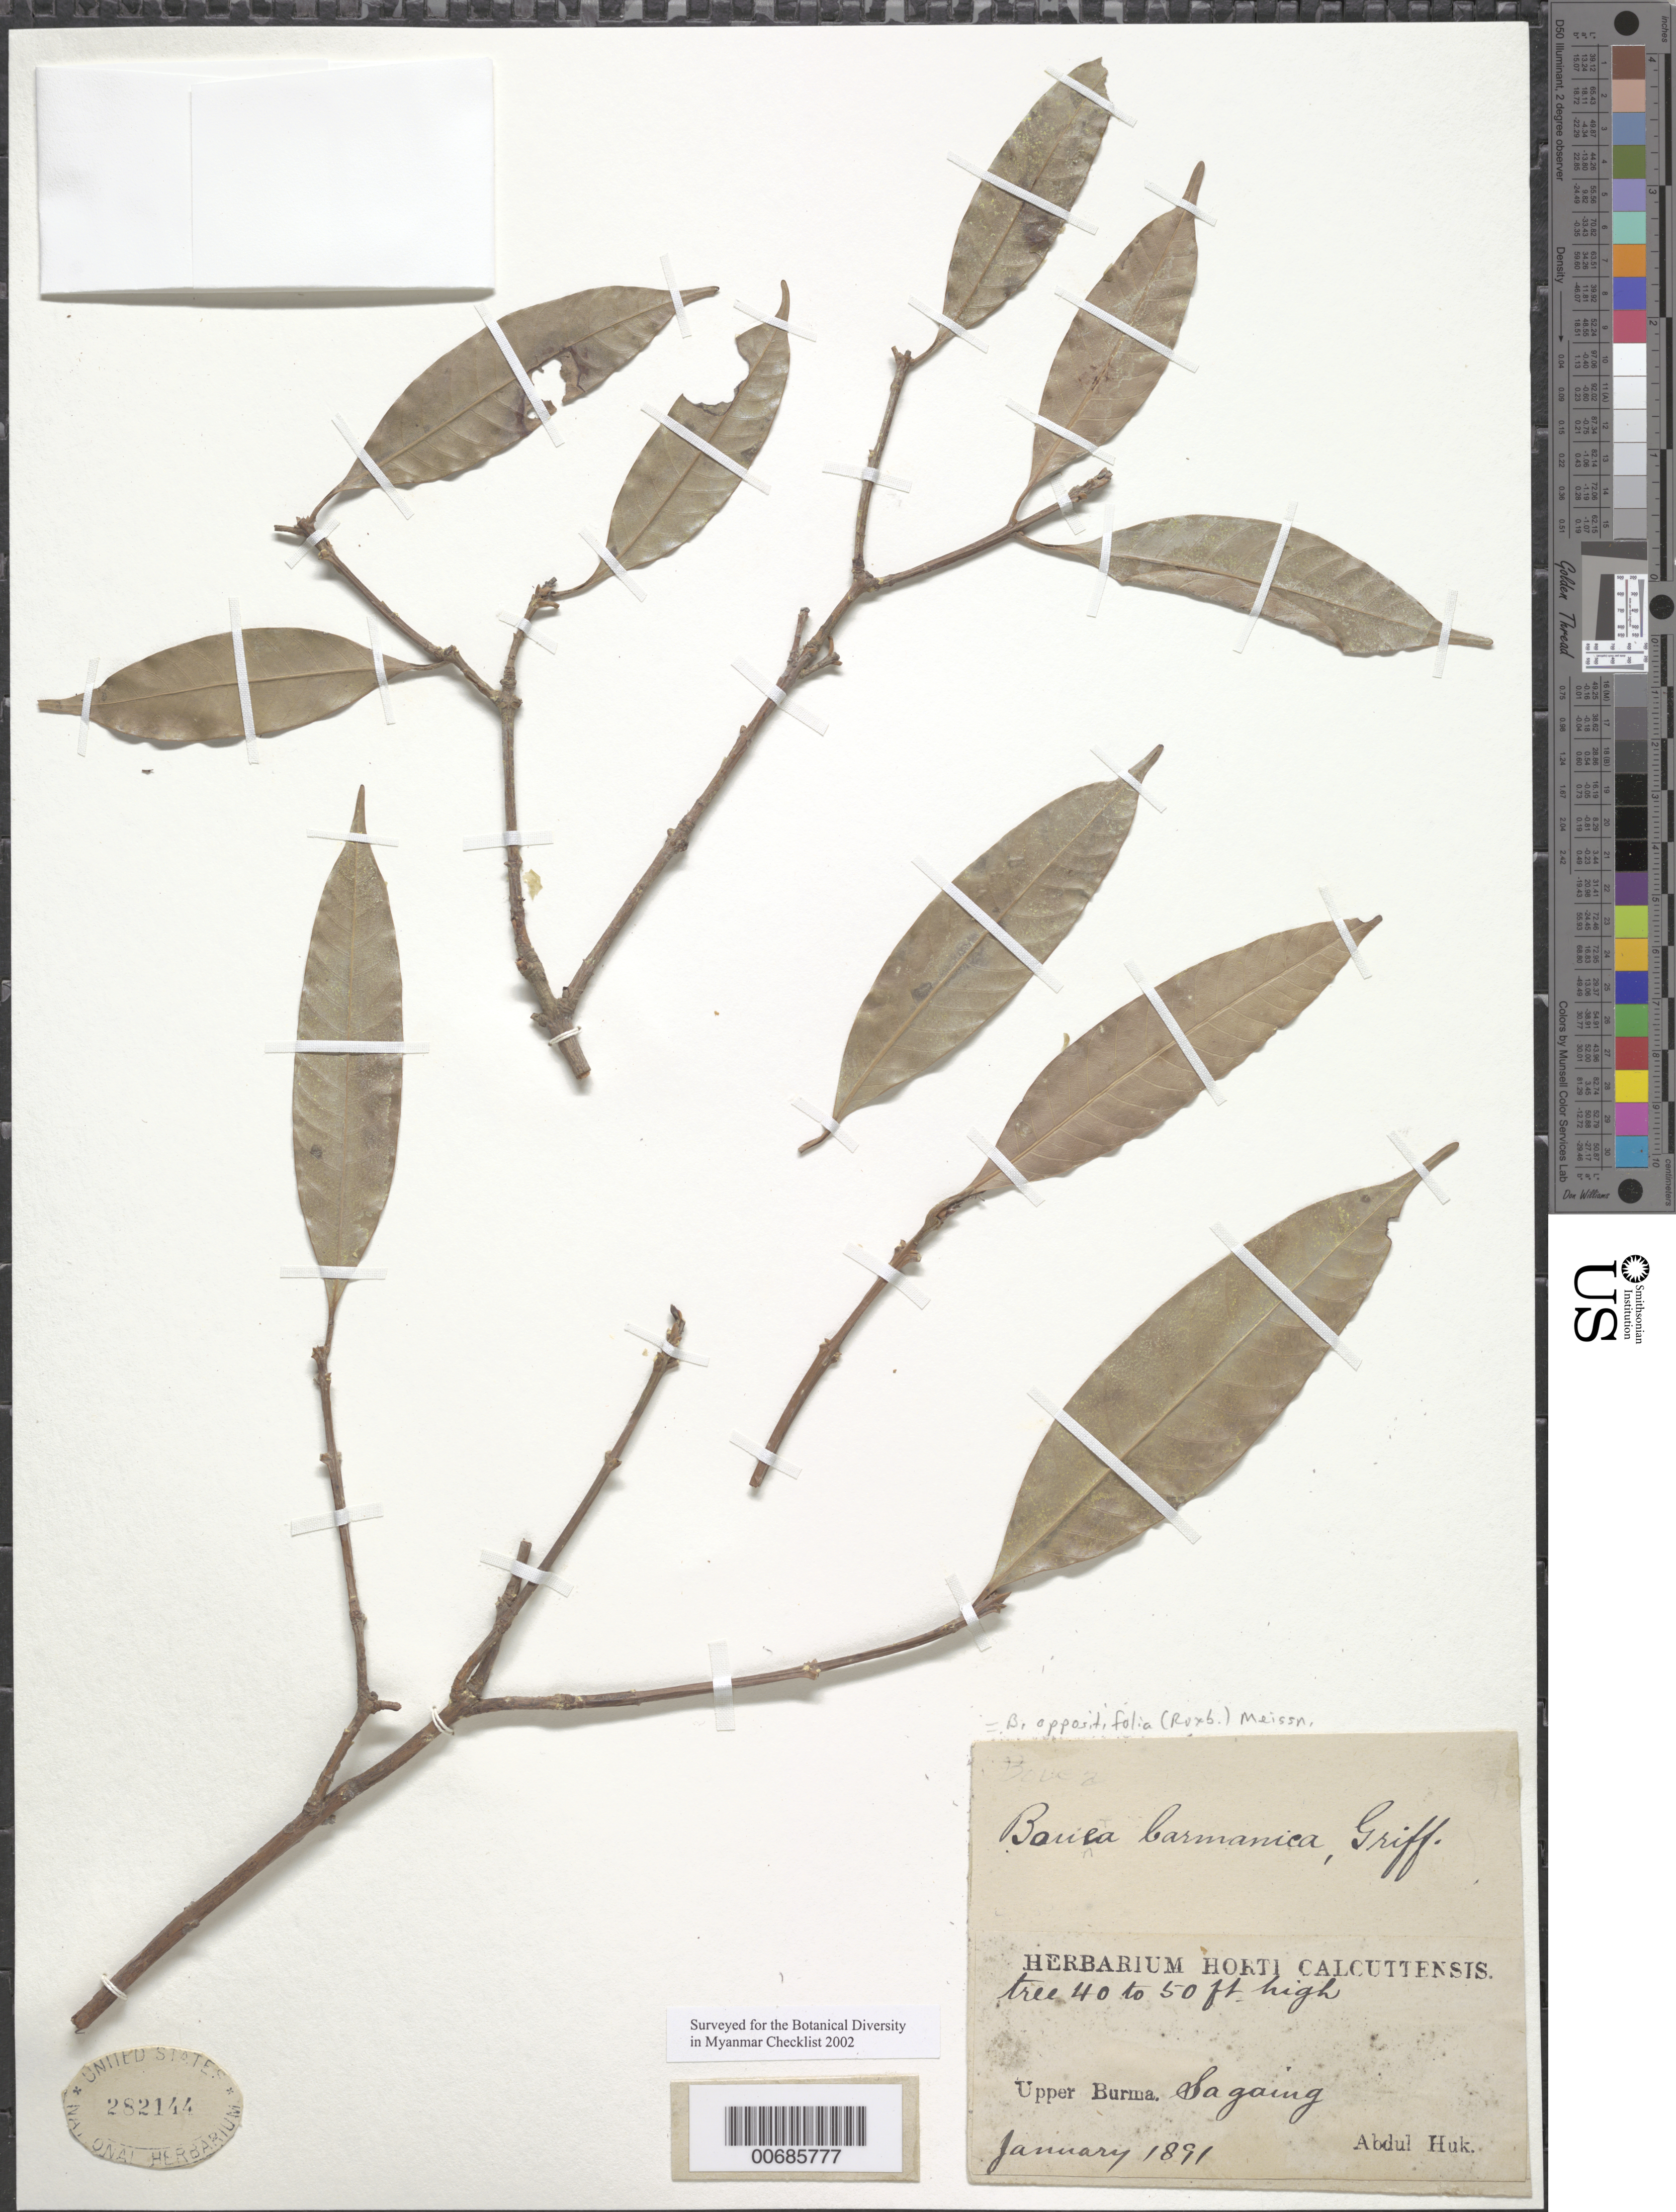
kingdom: Plantae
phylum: Tracheophyta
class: Magnoliopsida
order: Sapindales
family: Anacardiaceae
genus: Bouea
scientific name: Bouea burmanica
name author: Griff.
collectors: A. Huk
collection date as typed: Jan 1891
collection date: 1891-01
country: Myanmar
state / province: Sagaing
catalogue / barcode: US 282144